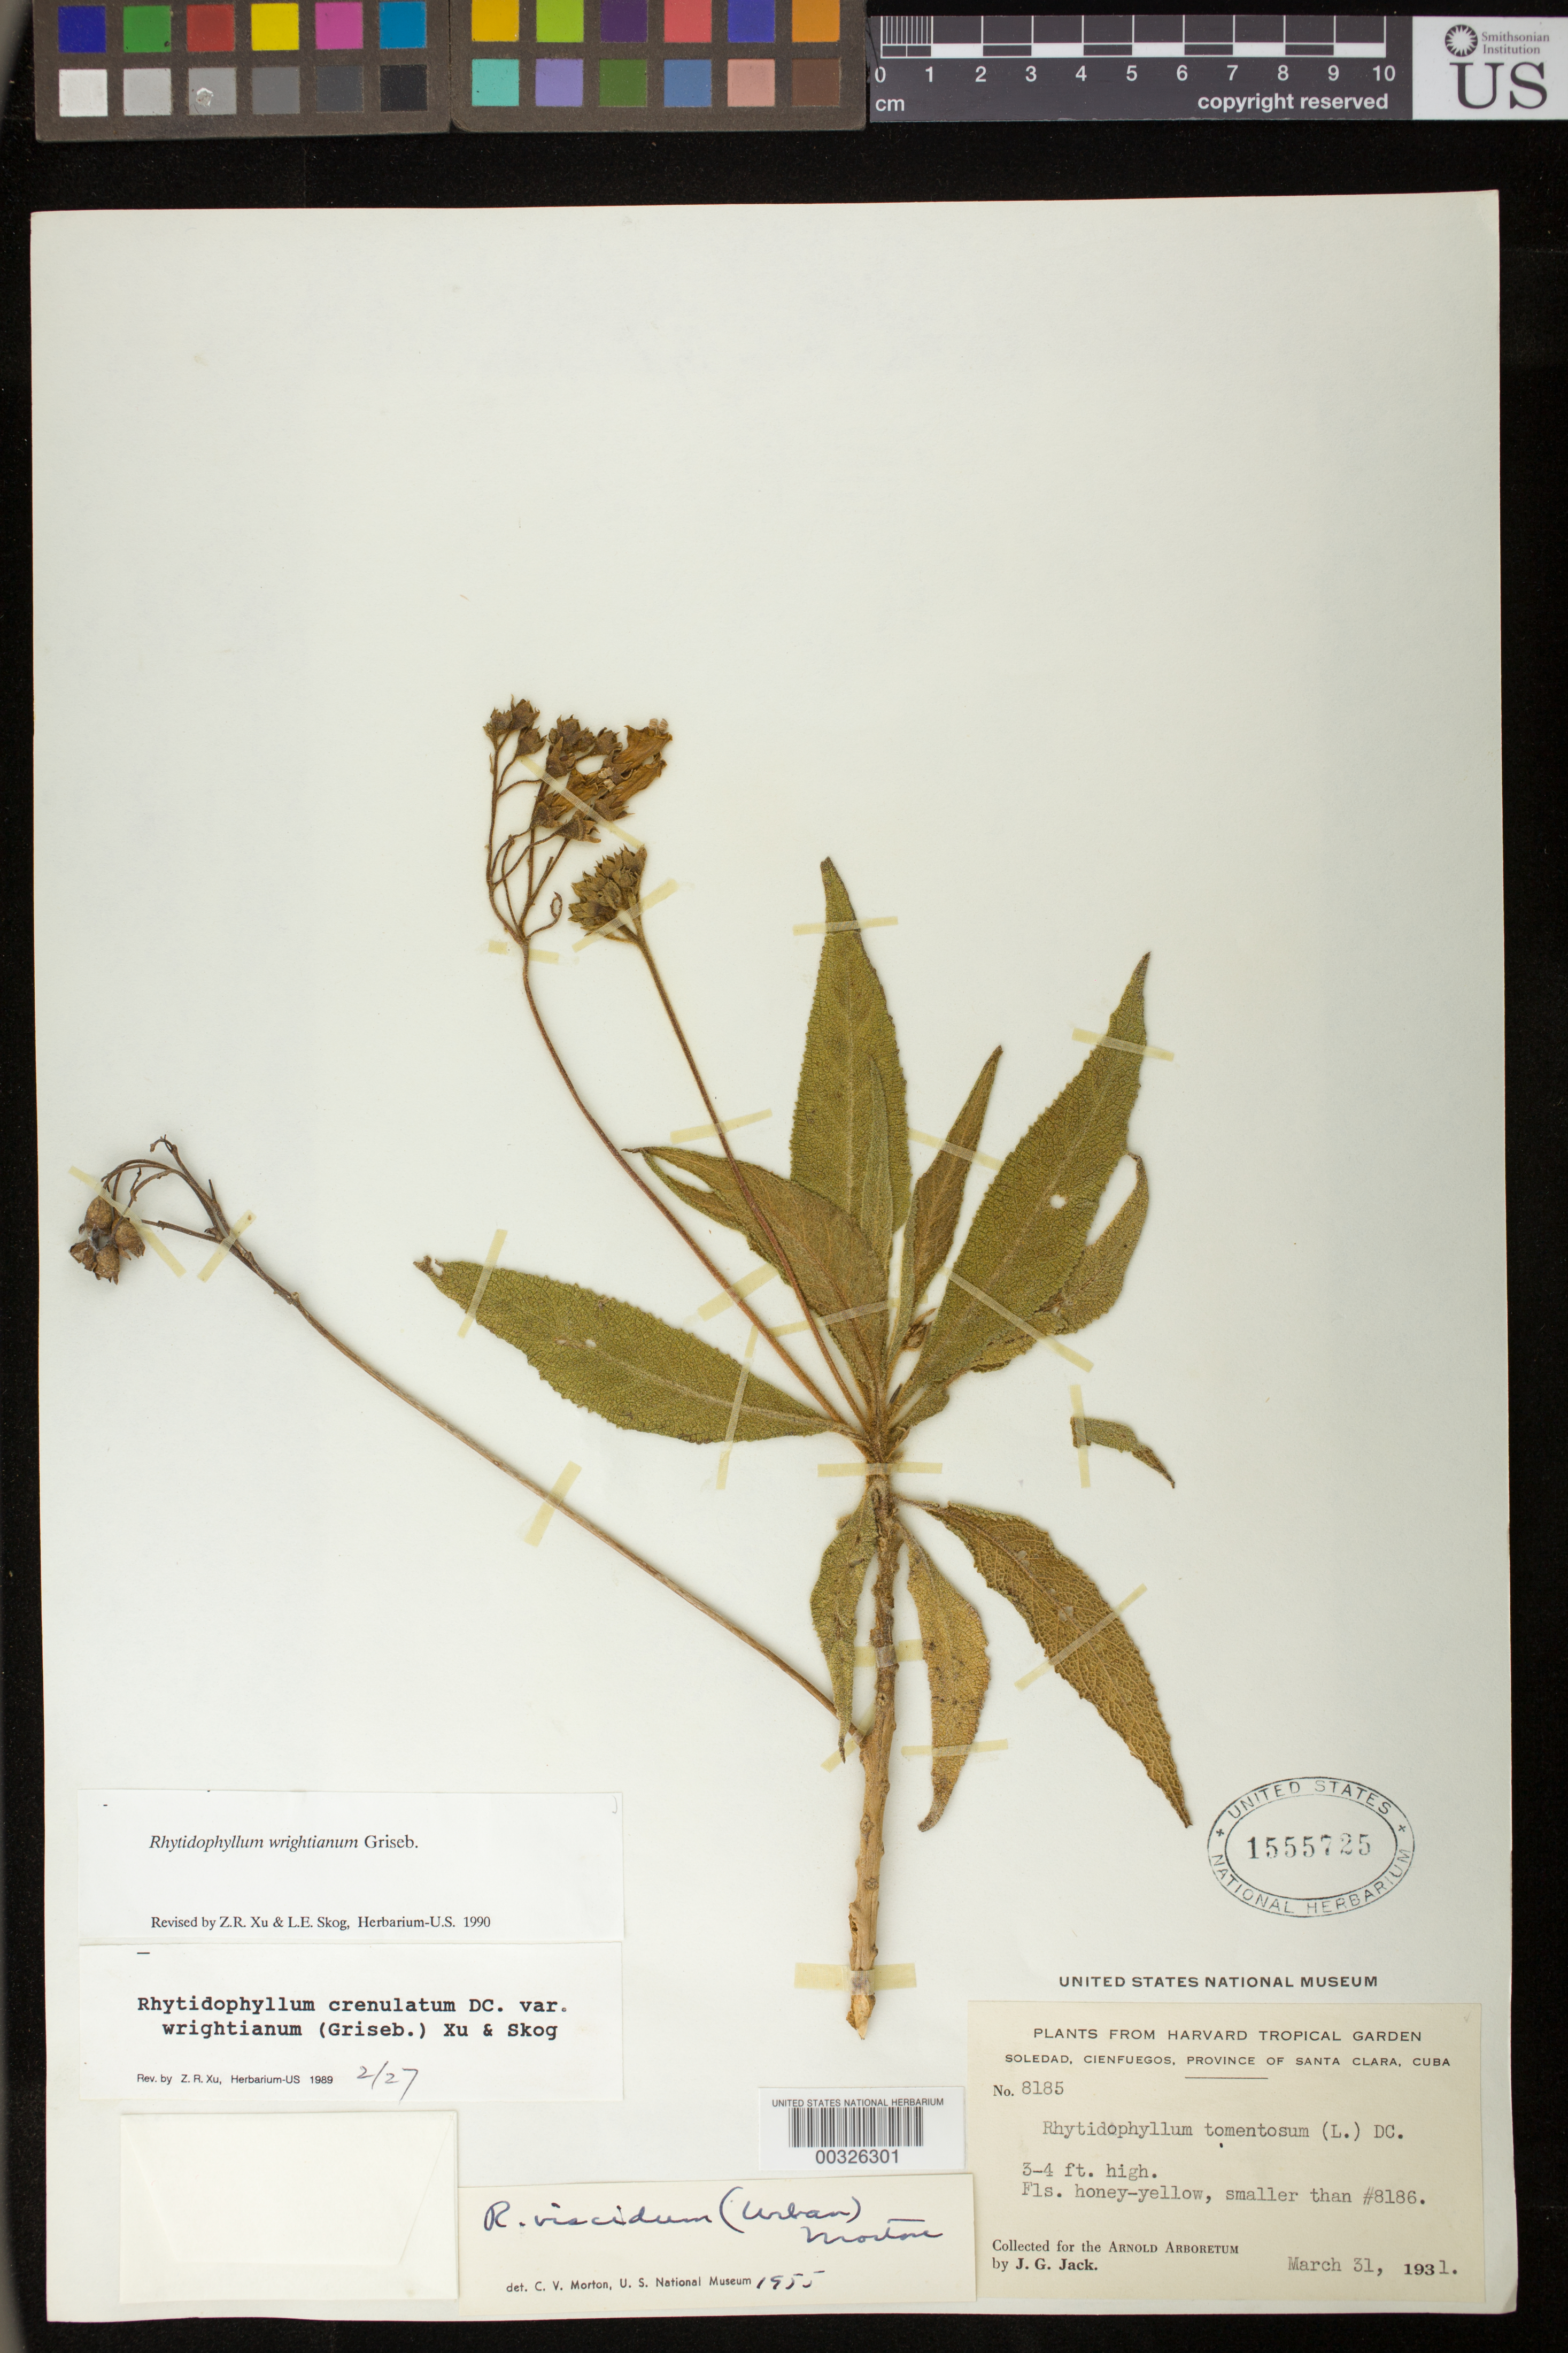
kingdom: Plantae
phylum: Tracheophyta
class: Magnoliopsida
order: Lamiales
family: Gesneriaceae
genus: Rhytidophyllum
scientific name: Rhytidophyllum wrightianum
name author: Griseb.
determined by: Skog, Laurence E.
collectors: J. G. Jack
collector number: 8185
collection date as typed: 31 Mar 1931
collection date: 1931-03-31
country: Cuba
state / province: Las Villas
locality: Prov. Santa Clara; Soledad, Cienfuegos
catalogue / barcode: US 1555725